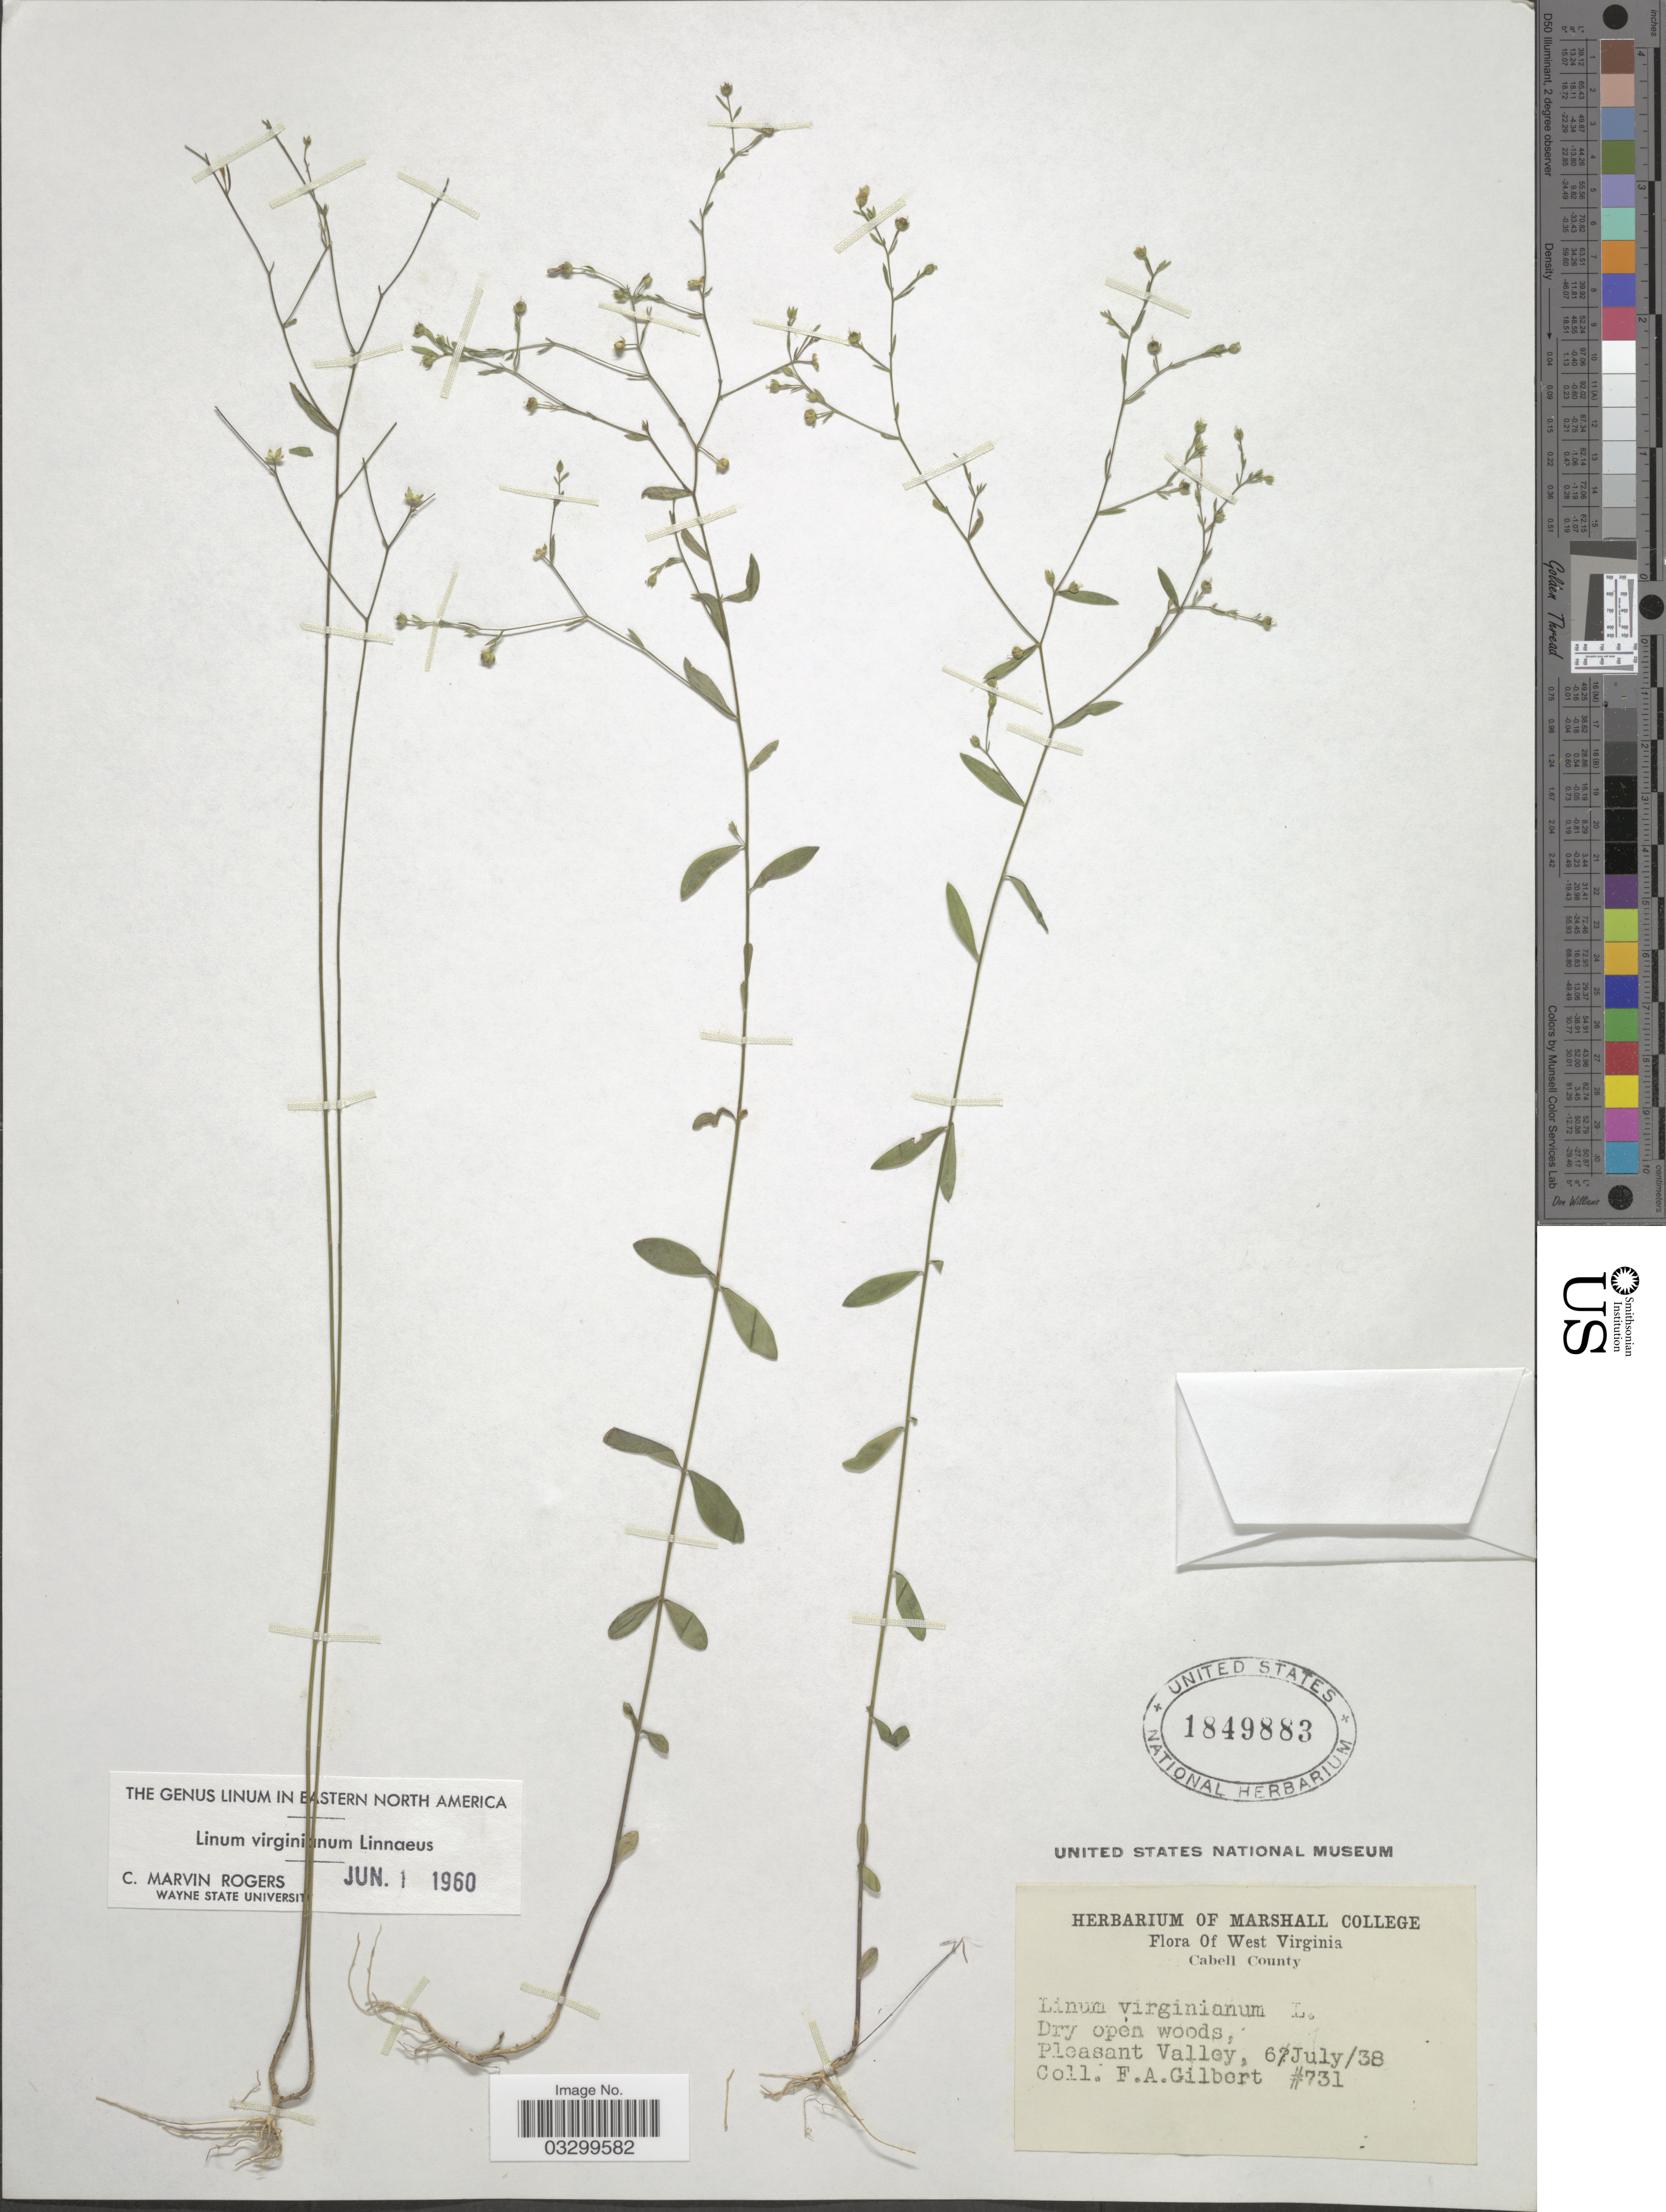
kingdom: Plantae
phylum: Tracheophyta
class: Magnoliopsida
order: Malpighiales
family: Linaceae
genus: Linum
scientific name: Linum virginianum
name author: L.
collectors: F. A. Gilbert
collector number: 731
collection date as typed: Transcribed d/m/y: 6/7/38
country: United States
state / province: West Virginia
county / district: Cabell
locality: Pleasant Valley.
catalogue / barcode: US 1849883